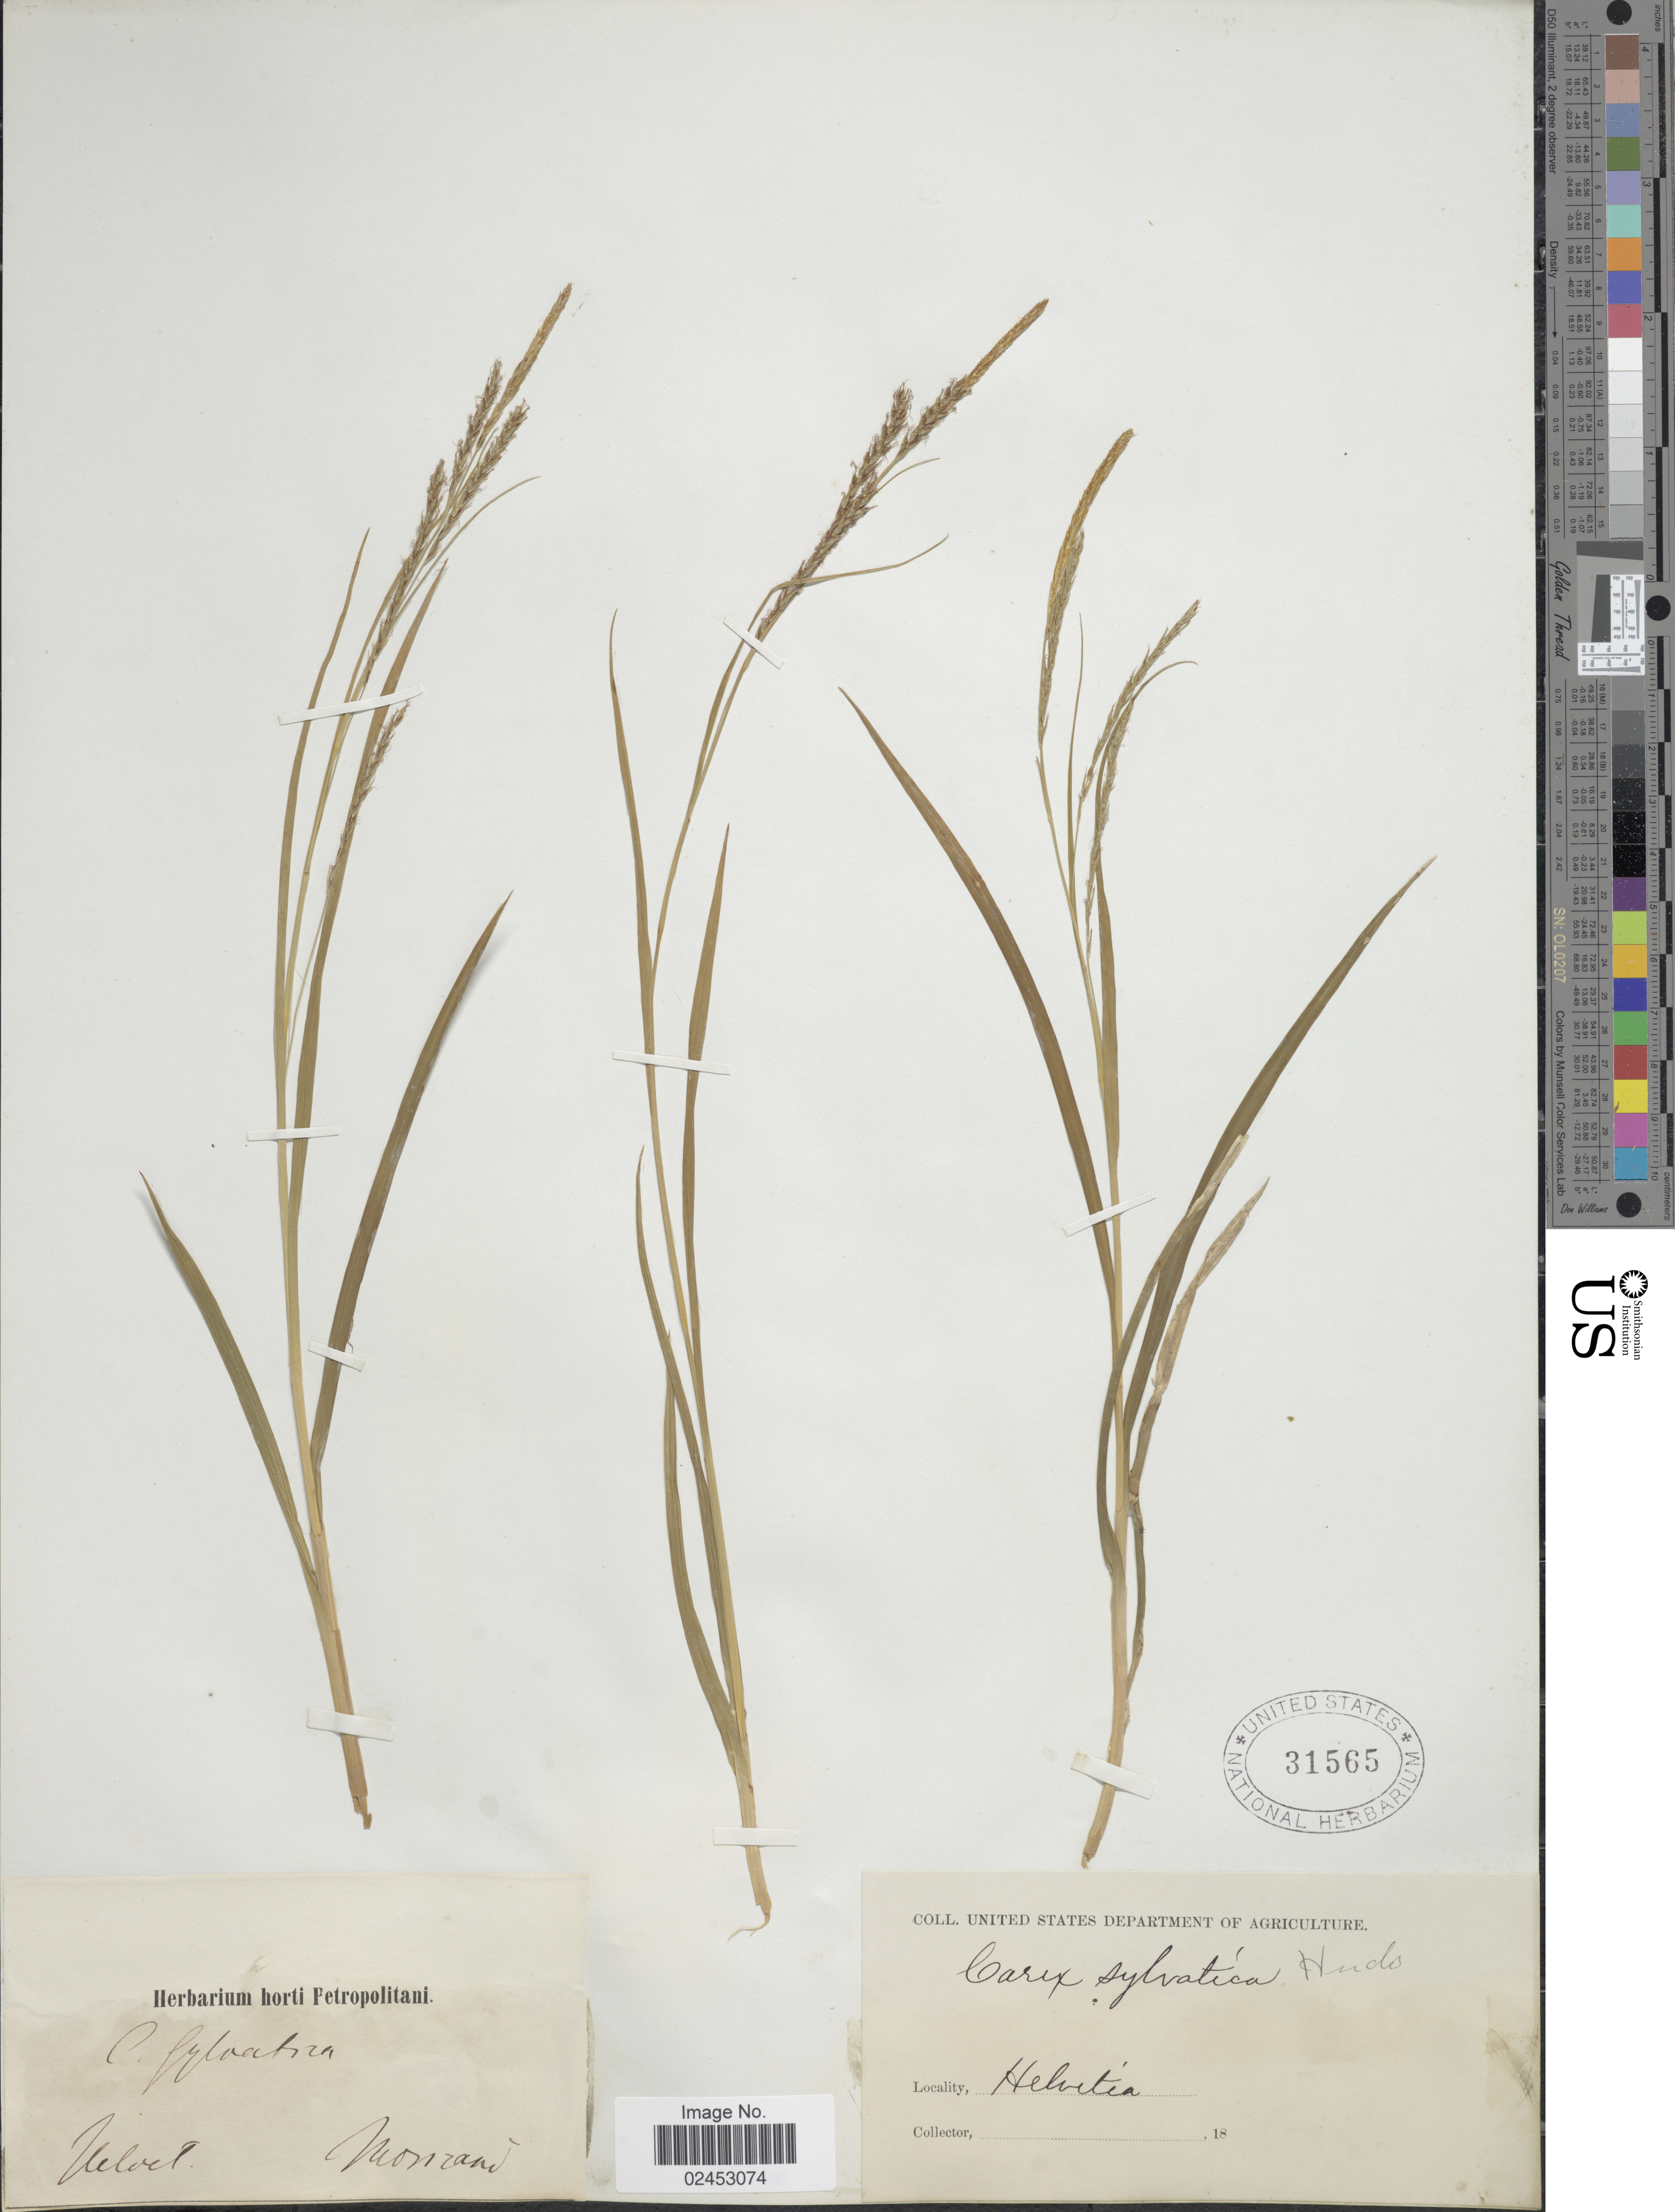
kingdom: Plantae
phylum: Tracheophyta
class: Liliopsida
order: Poales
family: Cyperaceae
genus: Carex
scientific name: Carex sylvatica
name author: Huds.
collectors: Moricand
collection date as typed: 18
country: Switzerland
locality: Helvetia.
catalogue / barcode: US 31565